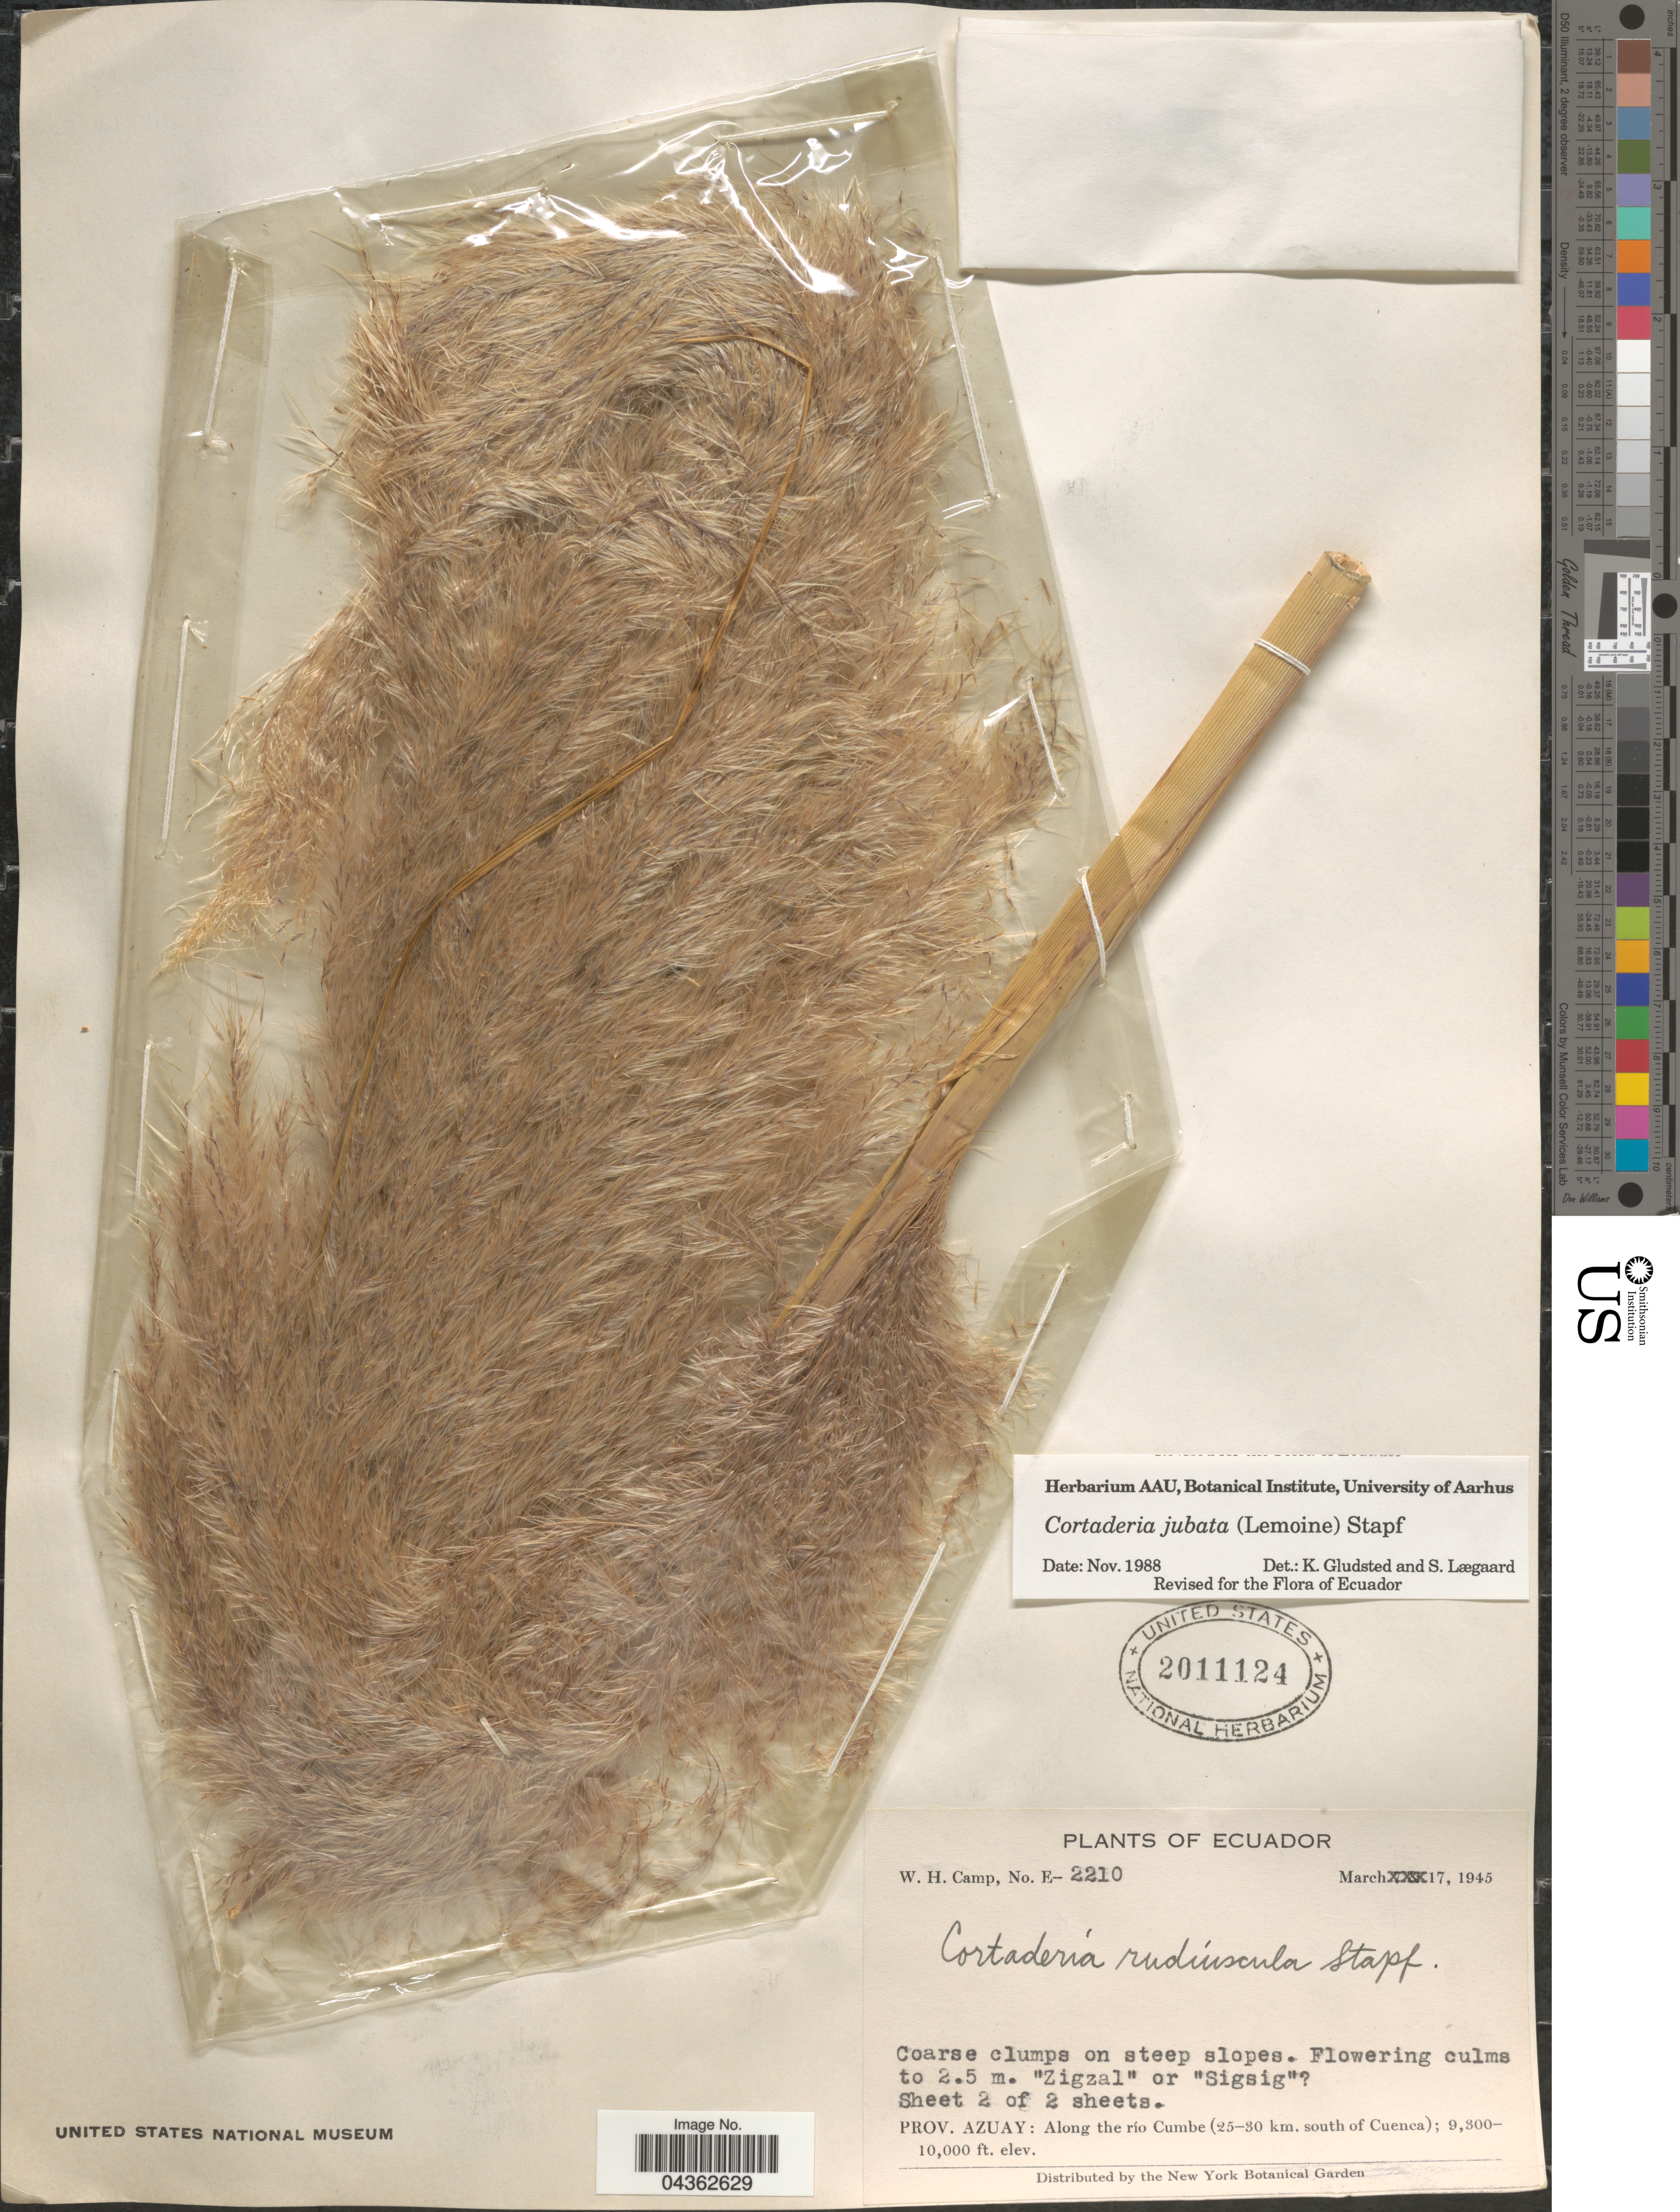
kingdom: Plantae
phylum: Tracheophyta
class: Liliopsida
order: Poales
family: Poaceae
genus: Cortaderia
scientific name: Cortaderia jubata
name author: (Lemoine) Stapf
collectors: W. H. Camp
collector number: E-2210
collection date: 1945-03-17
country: Ecuador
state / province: Azuay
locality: Along the río Cumbe (25-30 km. south of Cuenca).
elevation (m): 2835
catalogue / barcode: US 2011124